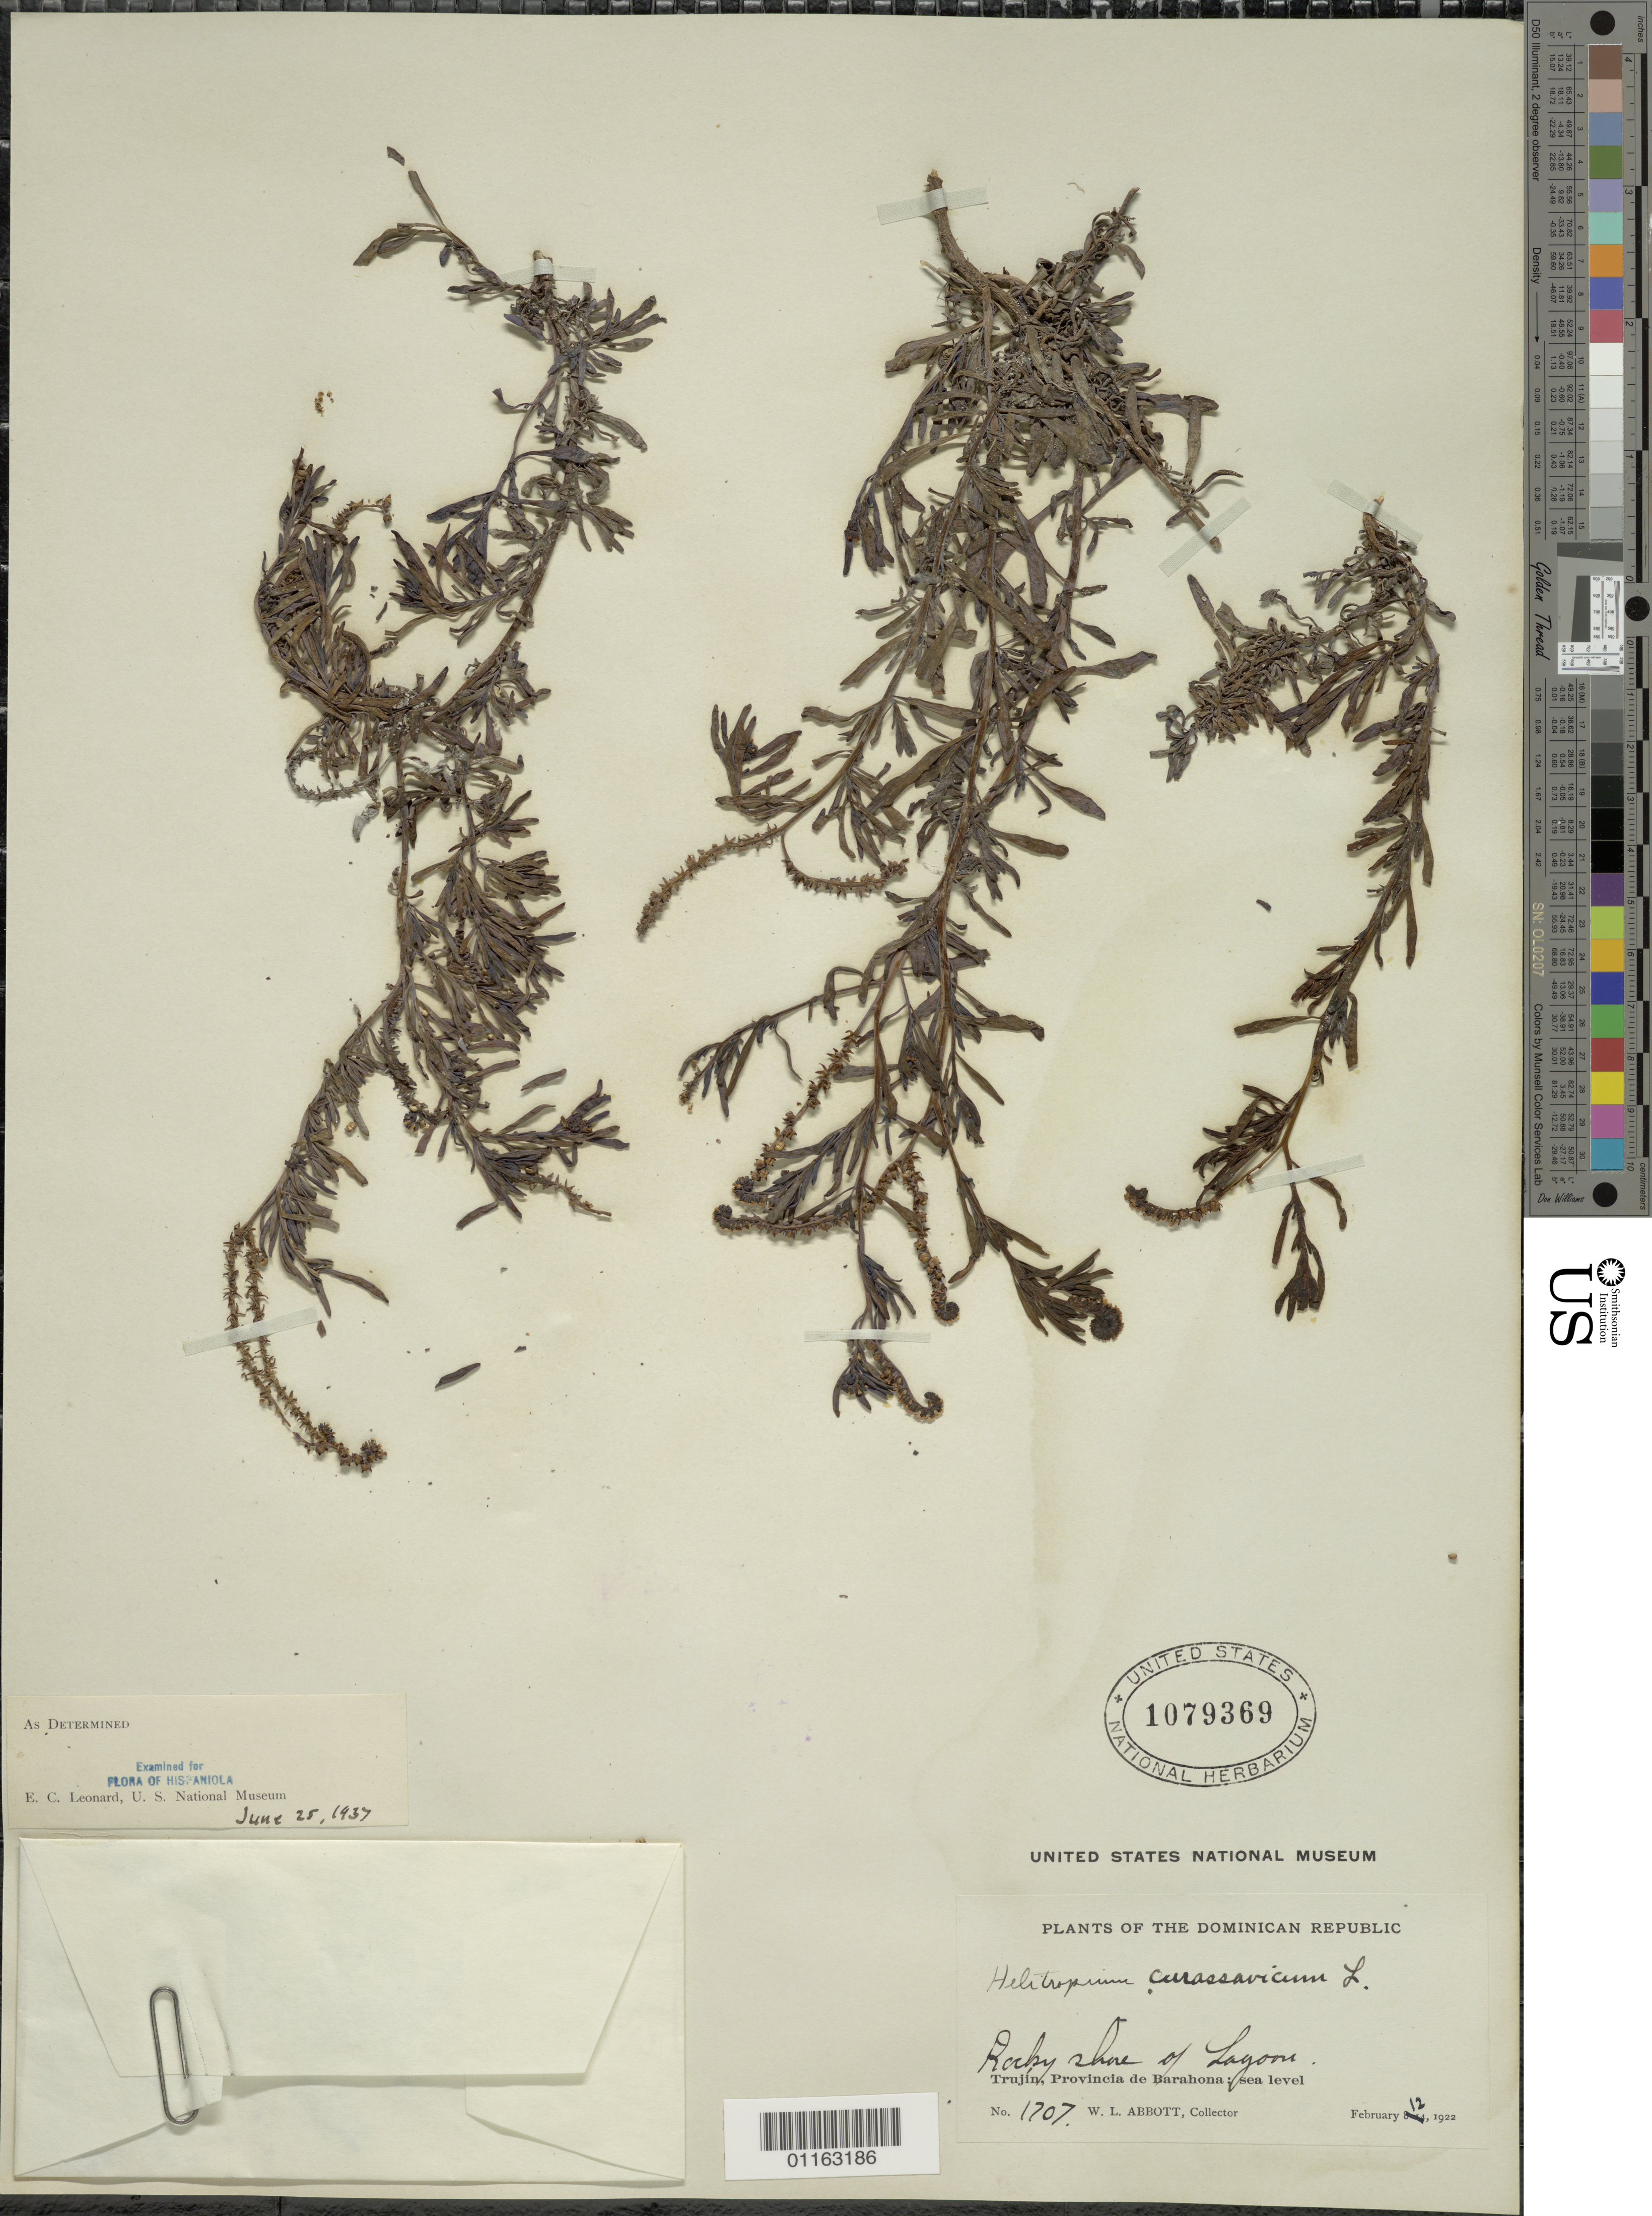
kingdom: Plantae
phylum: Tracheophyta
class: Magnoliopsida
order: Boraginales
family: Heliotropiaceae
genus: Heliotropium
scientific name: Heliotropium curassavicum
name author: L.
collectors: W. L. Abbott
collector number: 1707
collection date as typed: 12 Feb 1922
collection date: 1922-02-12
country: Dominican Republic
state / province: Barahona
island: Hispaniola I.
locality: Trujin; rocky shore of lagoon. sea-level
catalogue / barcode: US 1079369